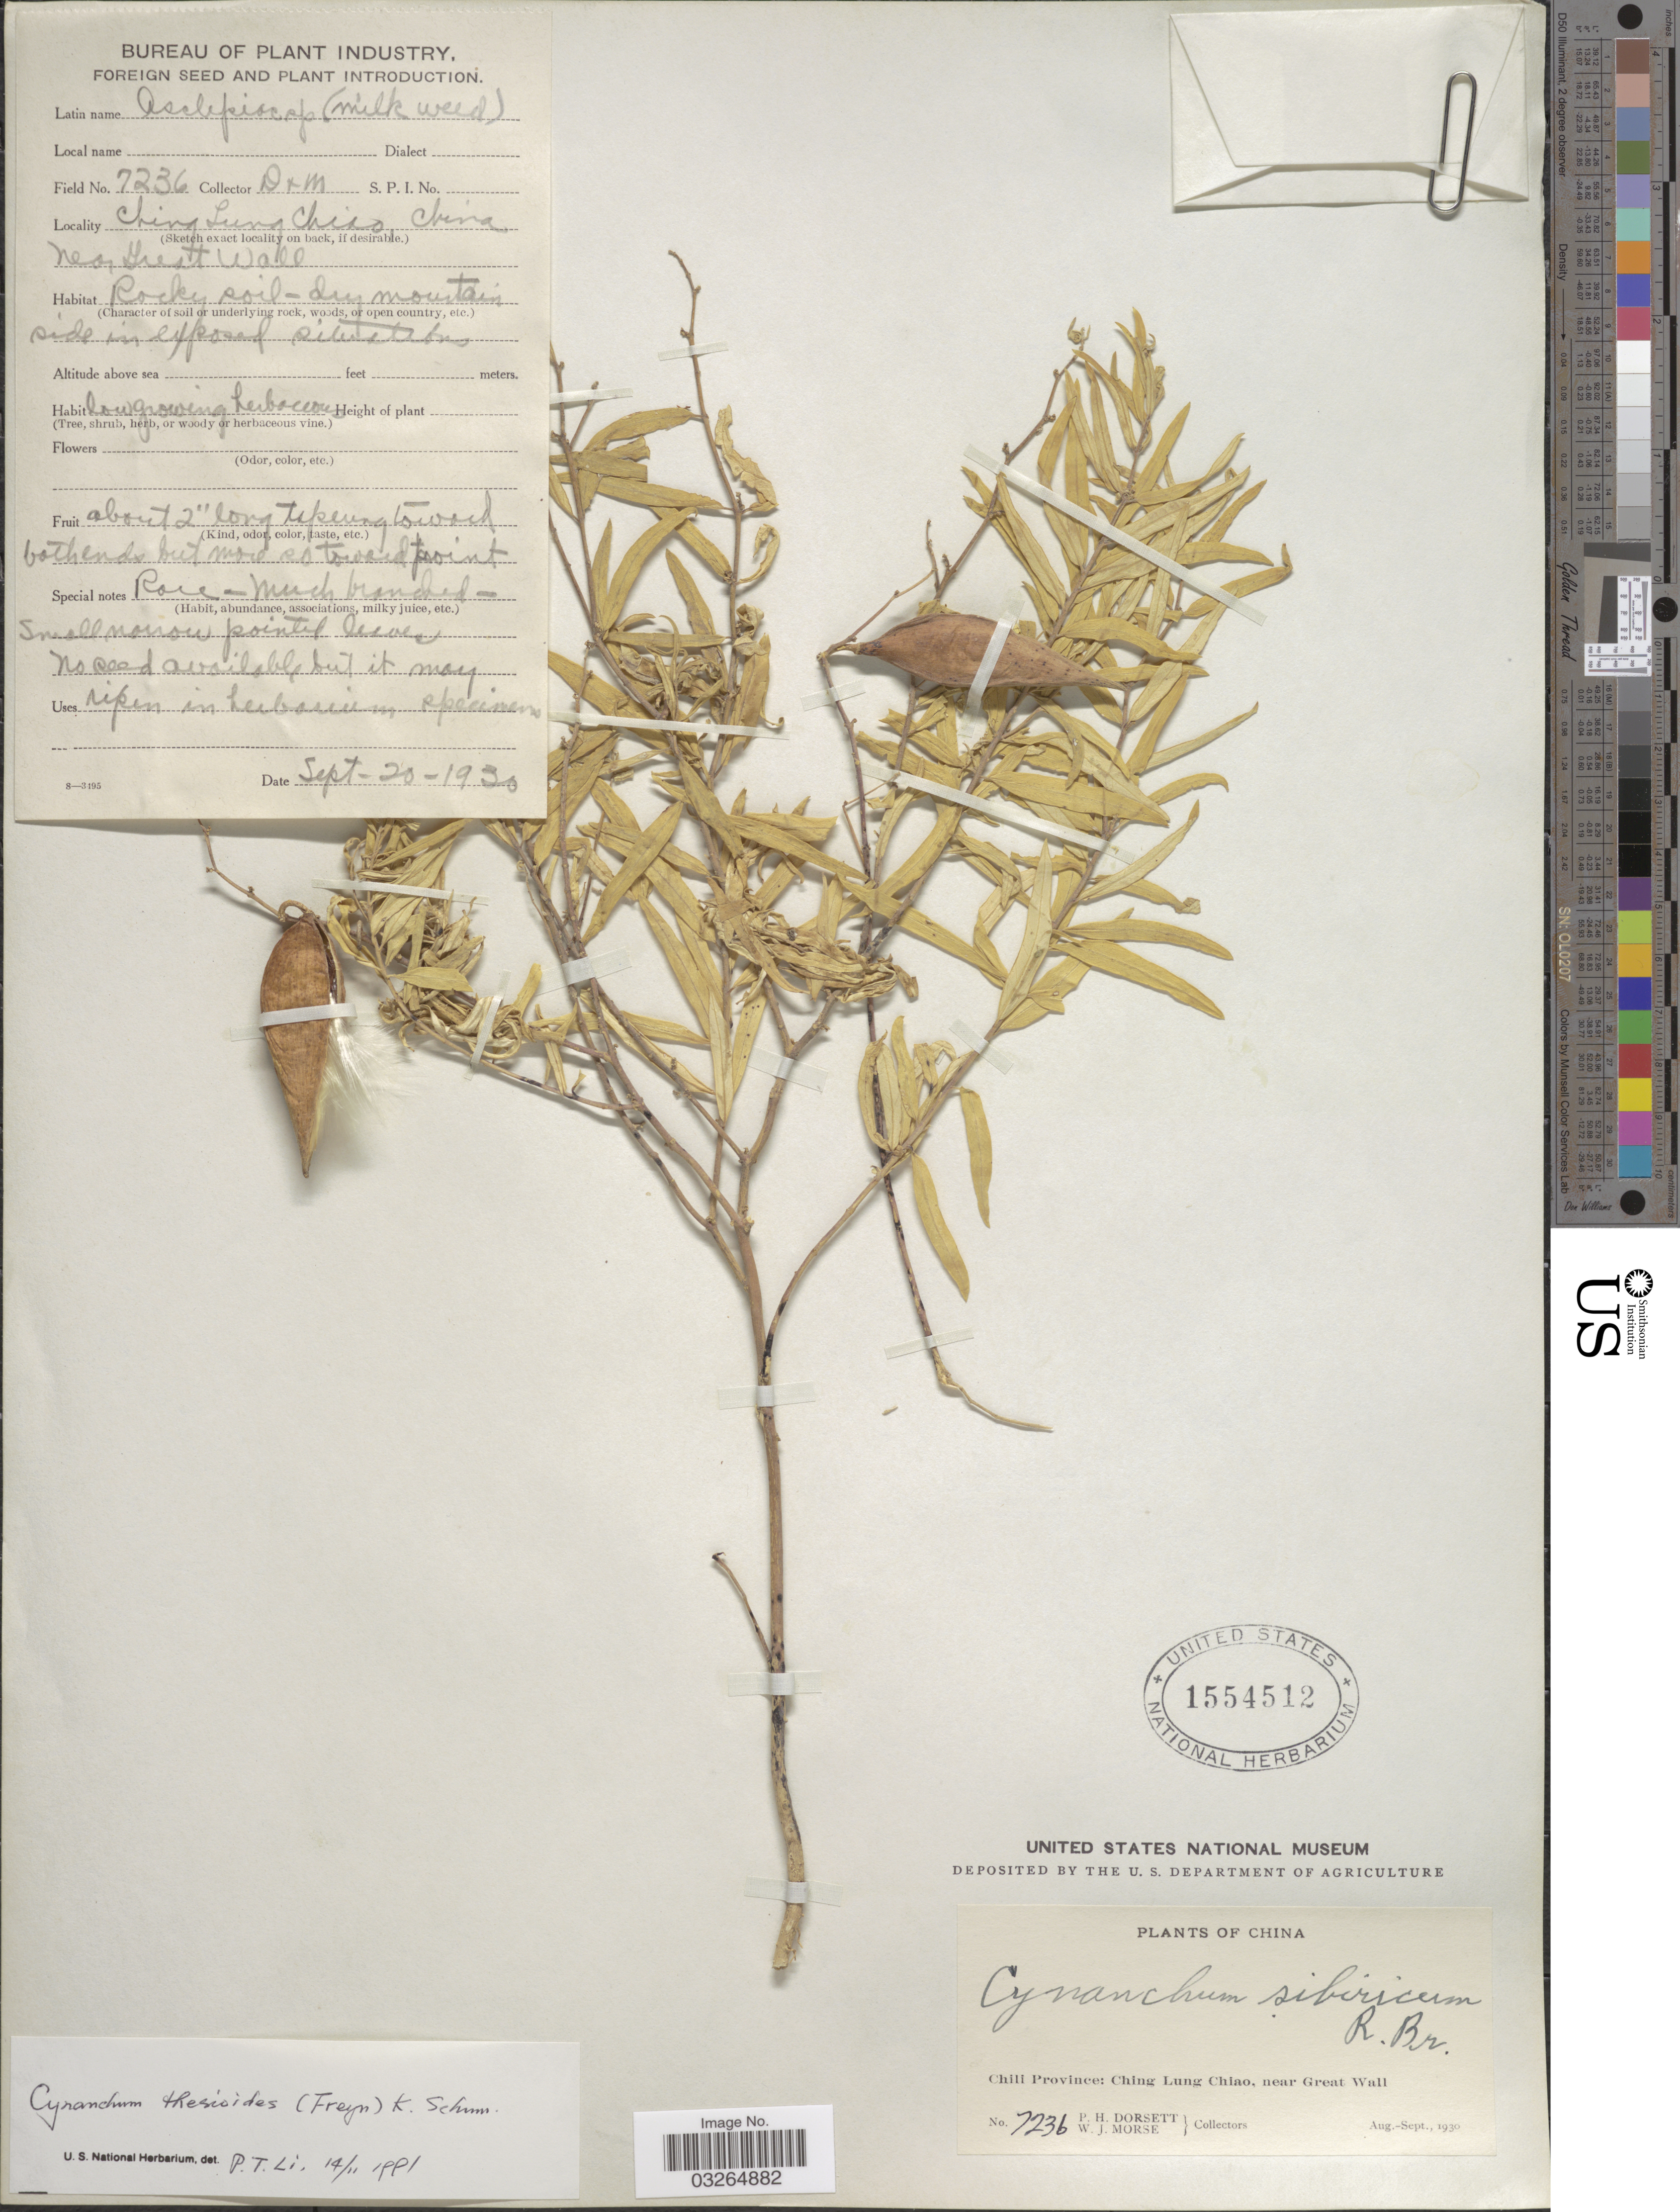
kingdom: Plantae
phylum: Tracheophyta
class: Magnoliopsida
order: Gentianales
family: Apocynaceae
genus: Cynanchum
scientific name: Cynanchum thesioides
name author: (Freyn) K. Schum.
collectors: P. H. Dorsett & W. J. Morse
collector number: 7236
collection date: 1930-09-20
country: China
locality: Chili Province: Ching Lung Chiao, near Great Wall.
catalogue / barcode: US 1554512